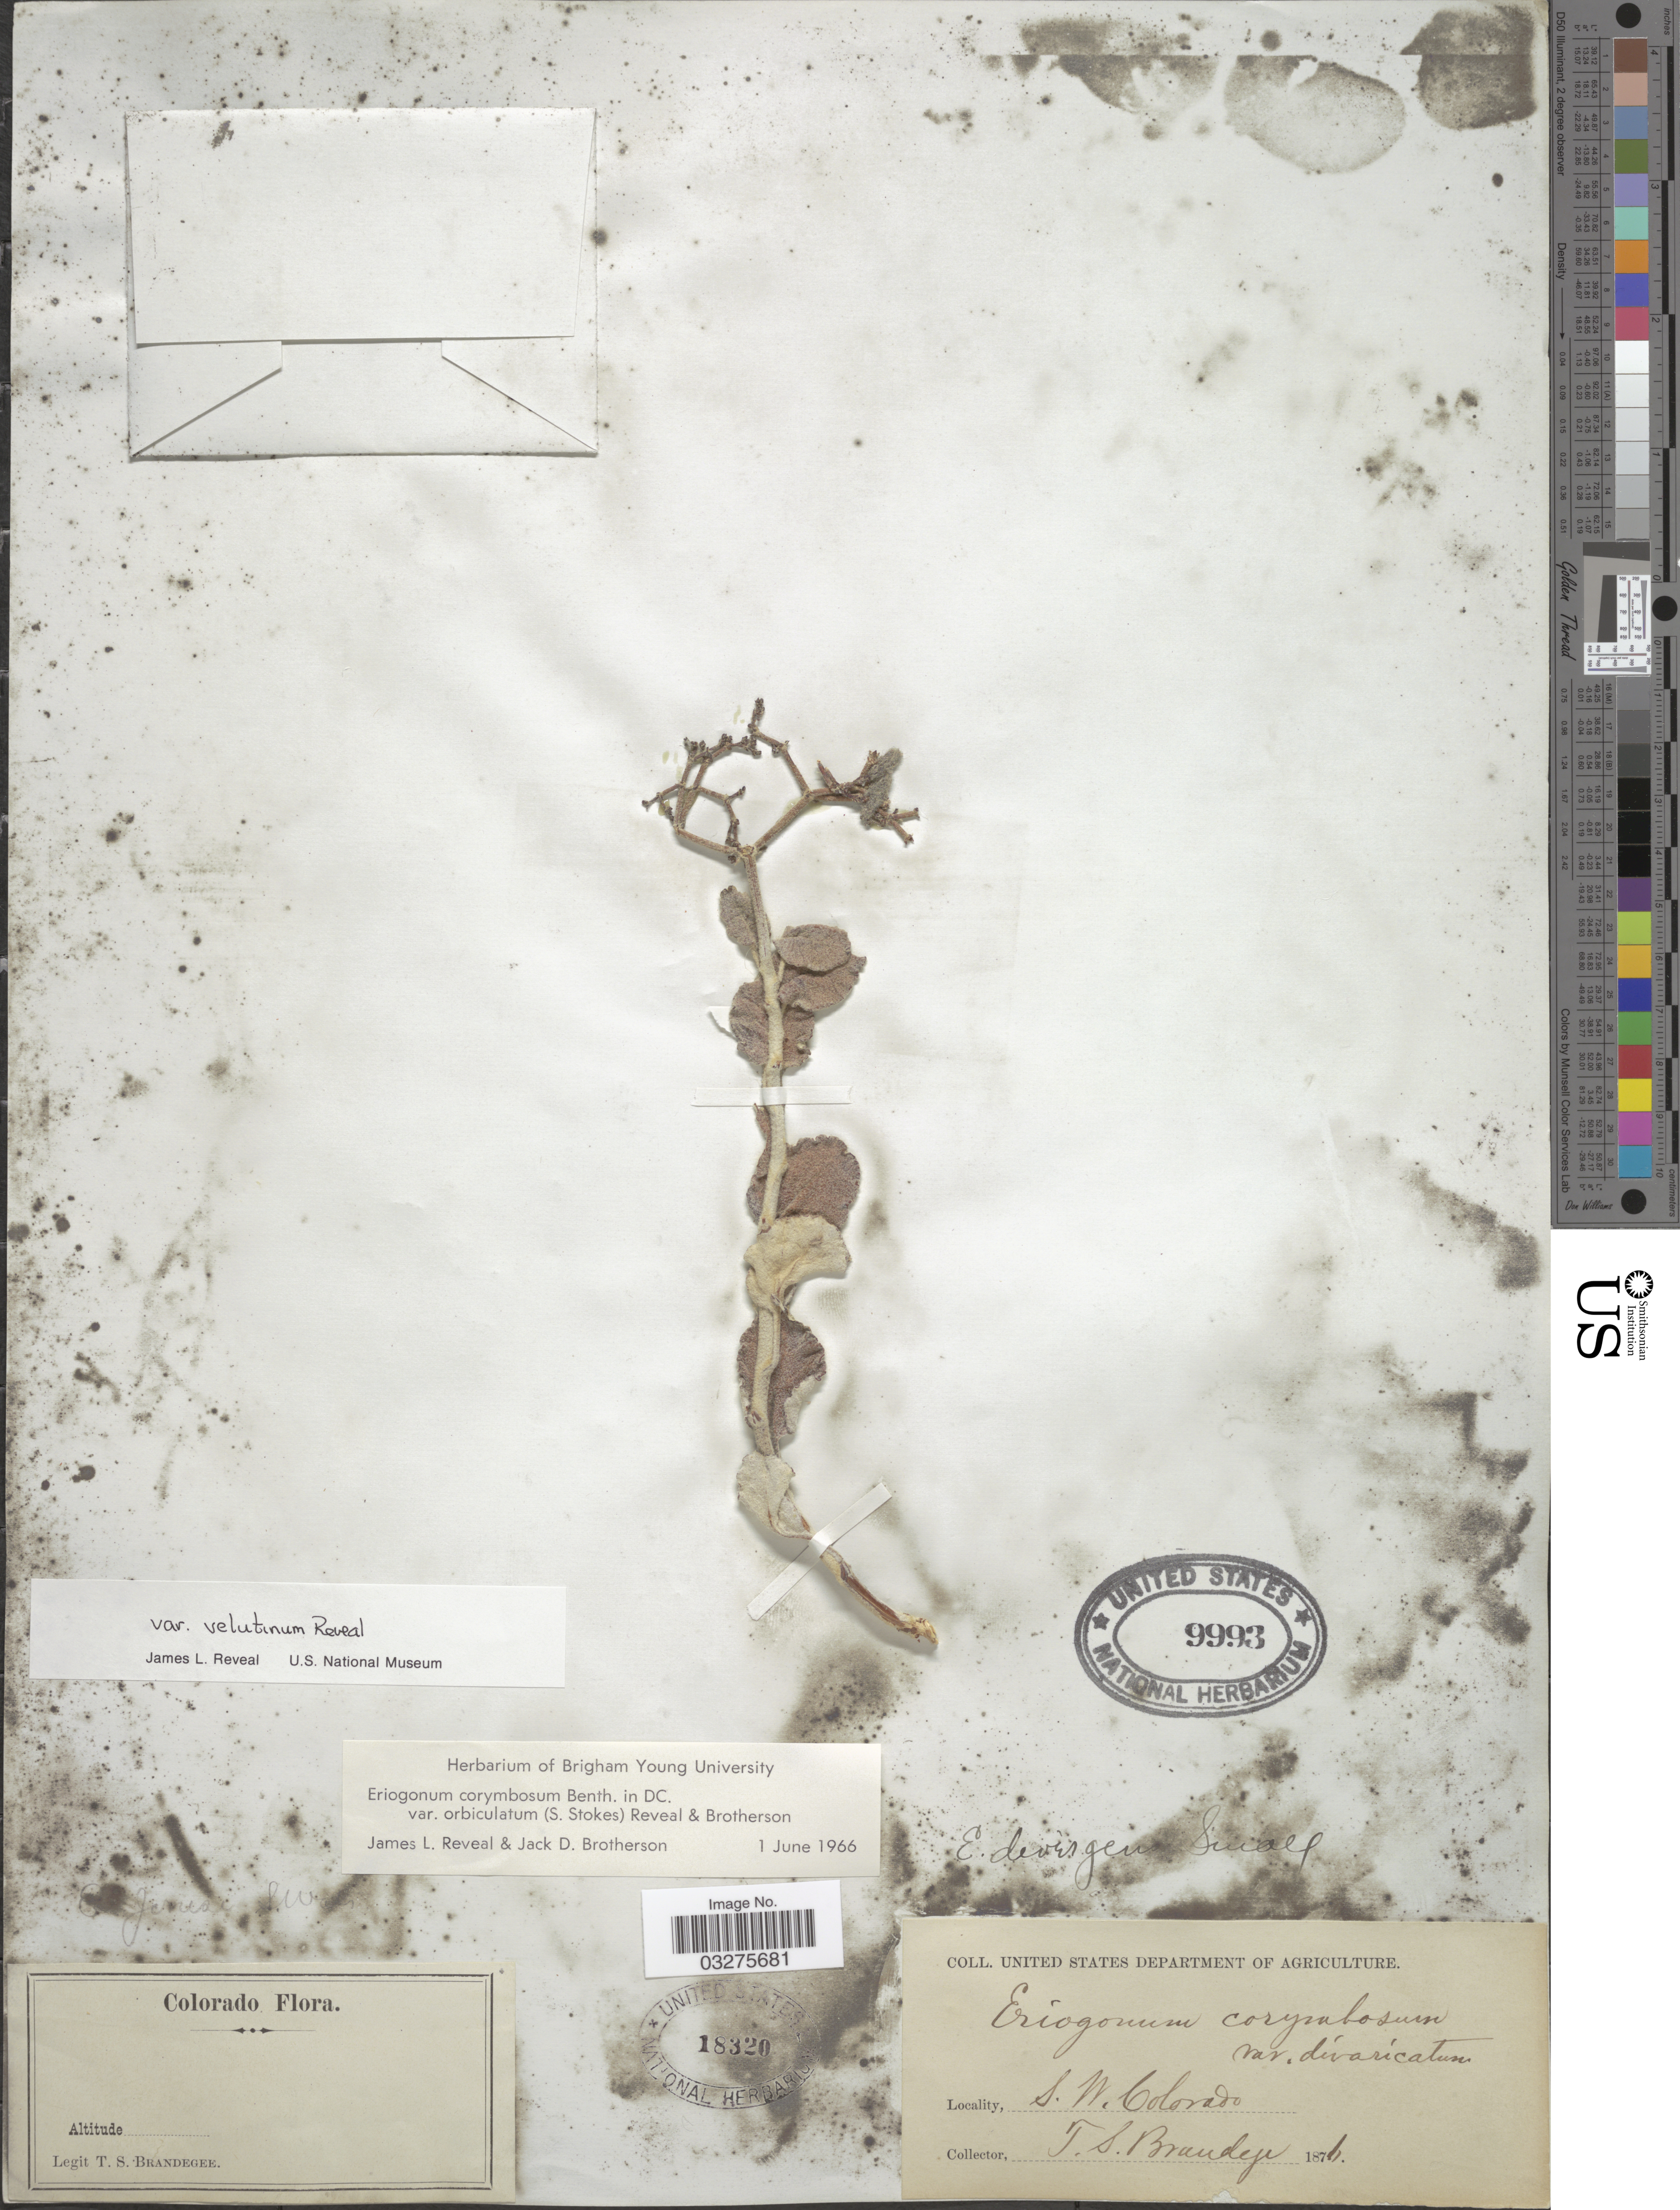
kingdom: Plantae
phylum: Tracheophyta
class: Magnoliopsida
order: Caryophyllales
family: Polygonaceae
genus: Eriogonum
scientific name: Eriogonum corymbosum var. velutinum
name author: Reveal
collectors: T. S. Brandegee (herbarium)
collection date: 1876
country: United States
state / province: Colorado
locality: S.W. Colorado.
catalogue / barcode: US 9993